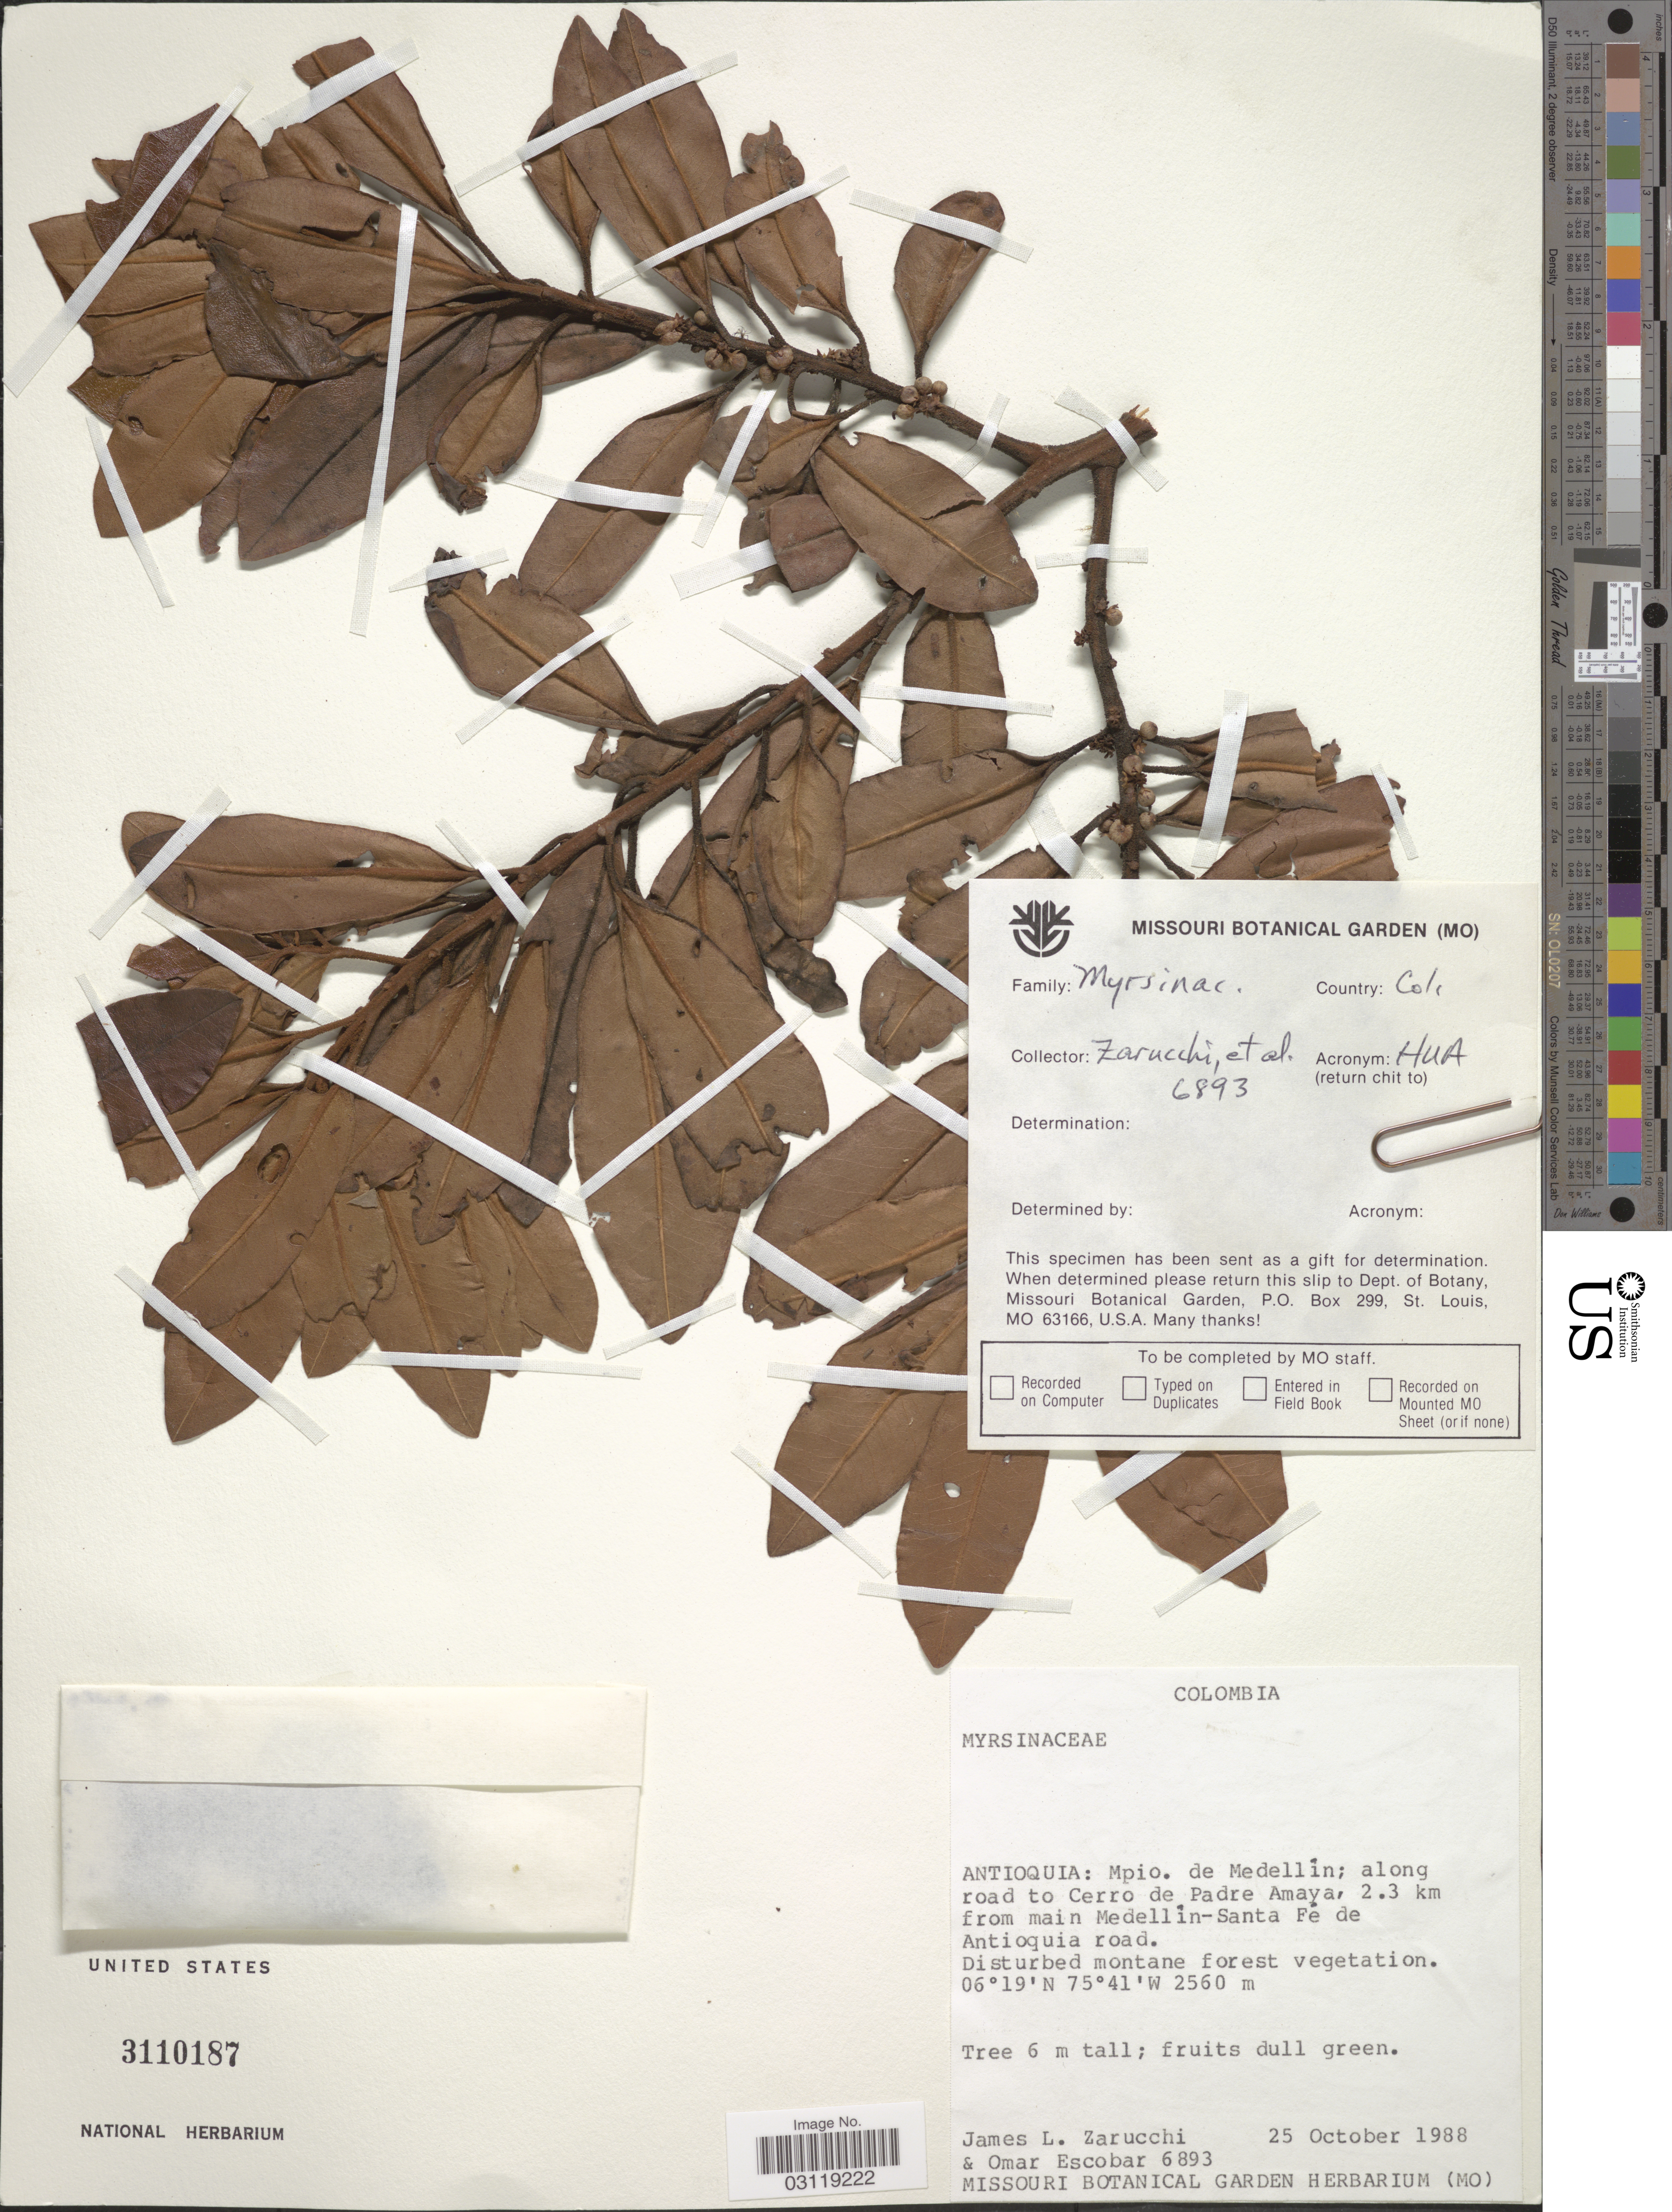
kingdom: Plantae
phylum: Tracheophyta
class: Magnoliopsida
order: Ericales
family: Primulaceae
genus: Myrsine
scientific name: Myrsine coriacea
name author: (Sw.) R. Br. ex Roem. & Schult.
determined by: Pipoly, J. J.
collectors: J. L. Zarucchi & O. D. Escobar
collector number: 6893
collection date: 1988-10-25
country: Colombia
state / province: Antioquia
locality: Mpio. de Medellín; along road to Cerro de Padre Amaya, 2.3 km from main Medellín-Santa Fé de Antioquia road.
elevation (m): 2560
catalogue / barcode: US 3110187